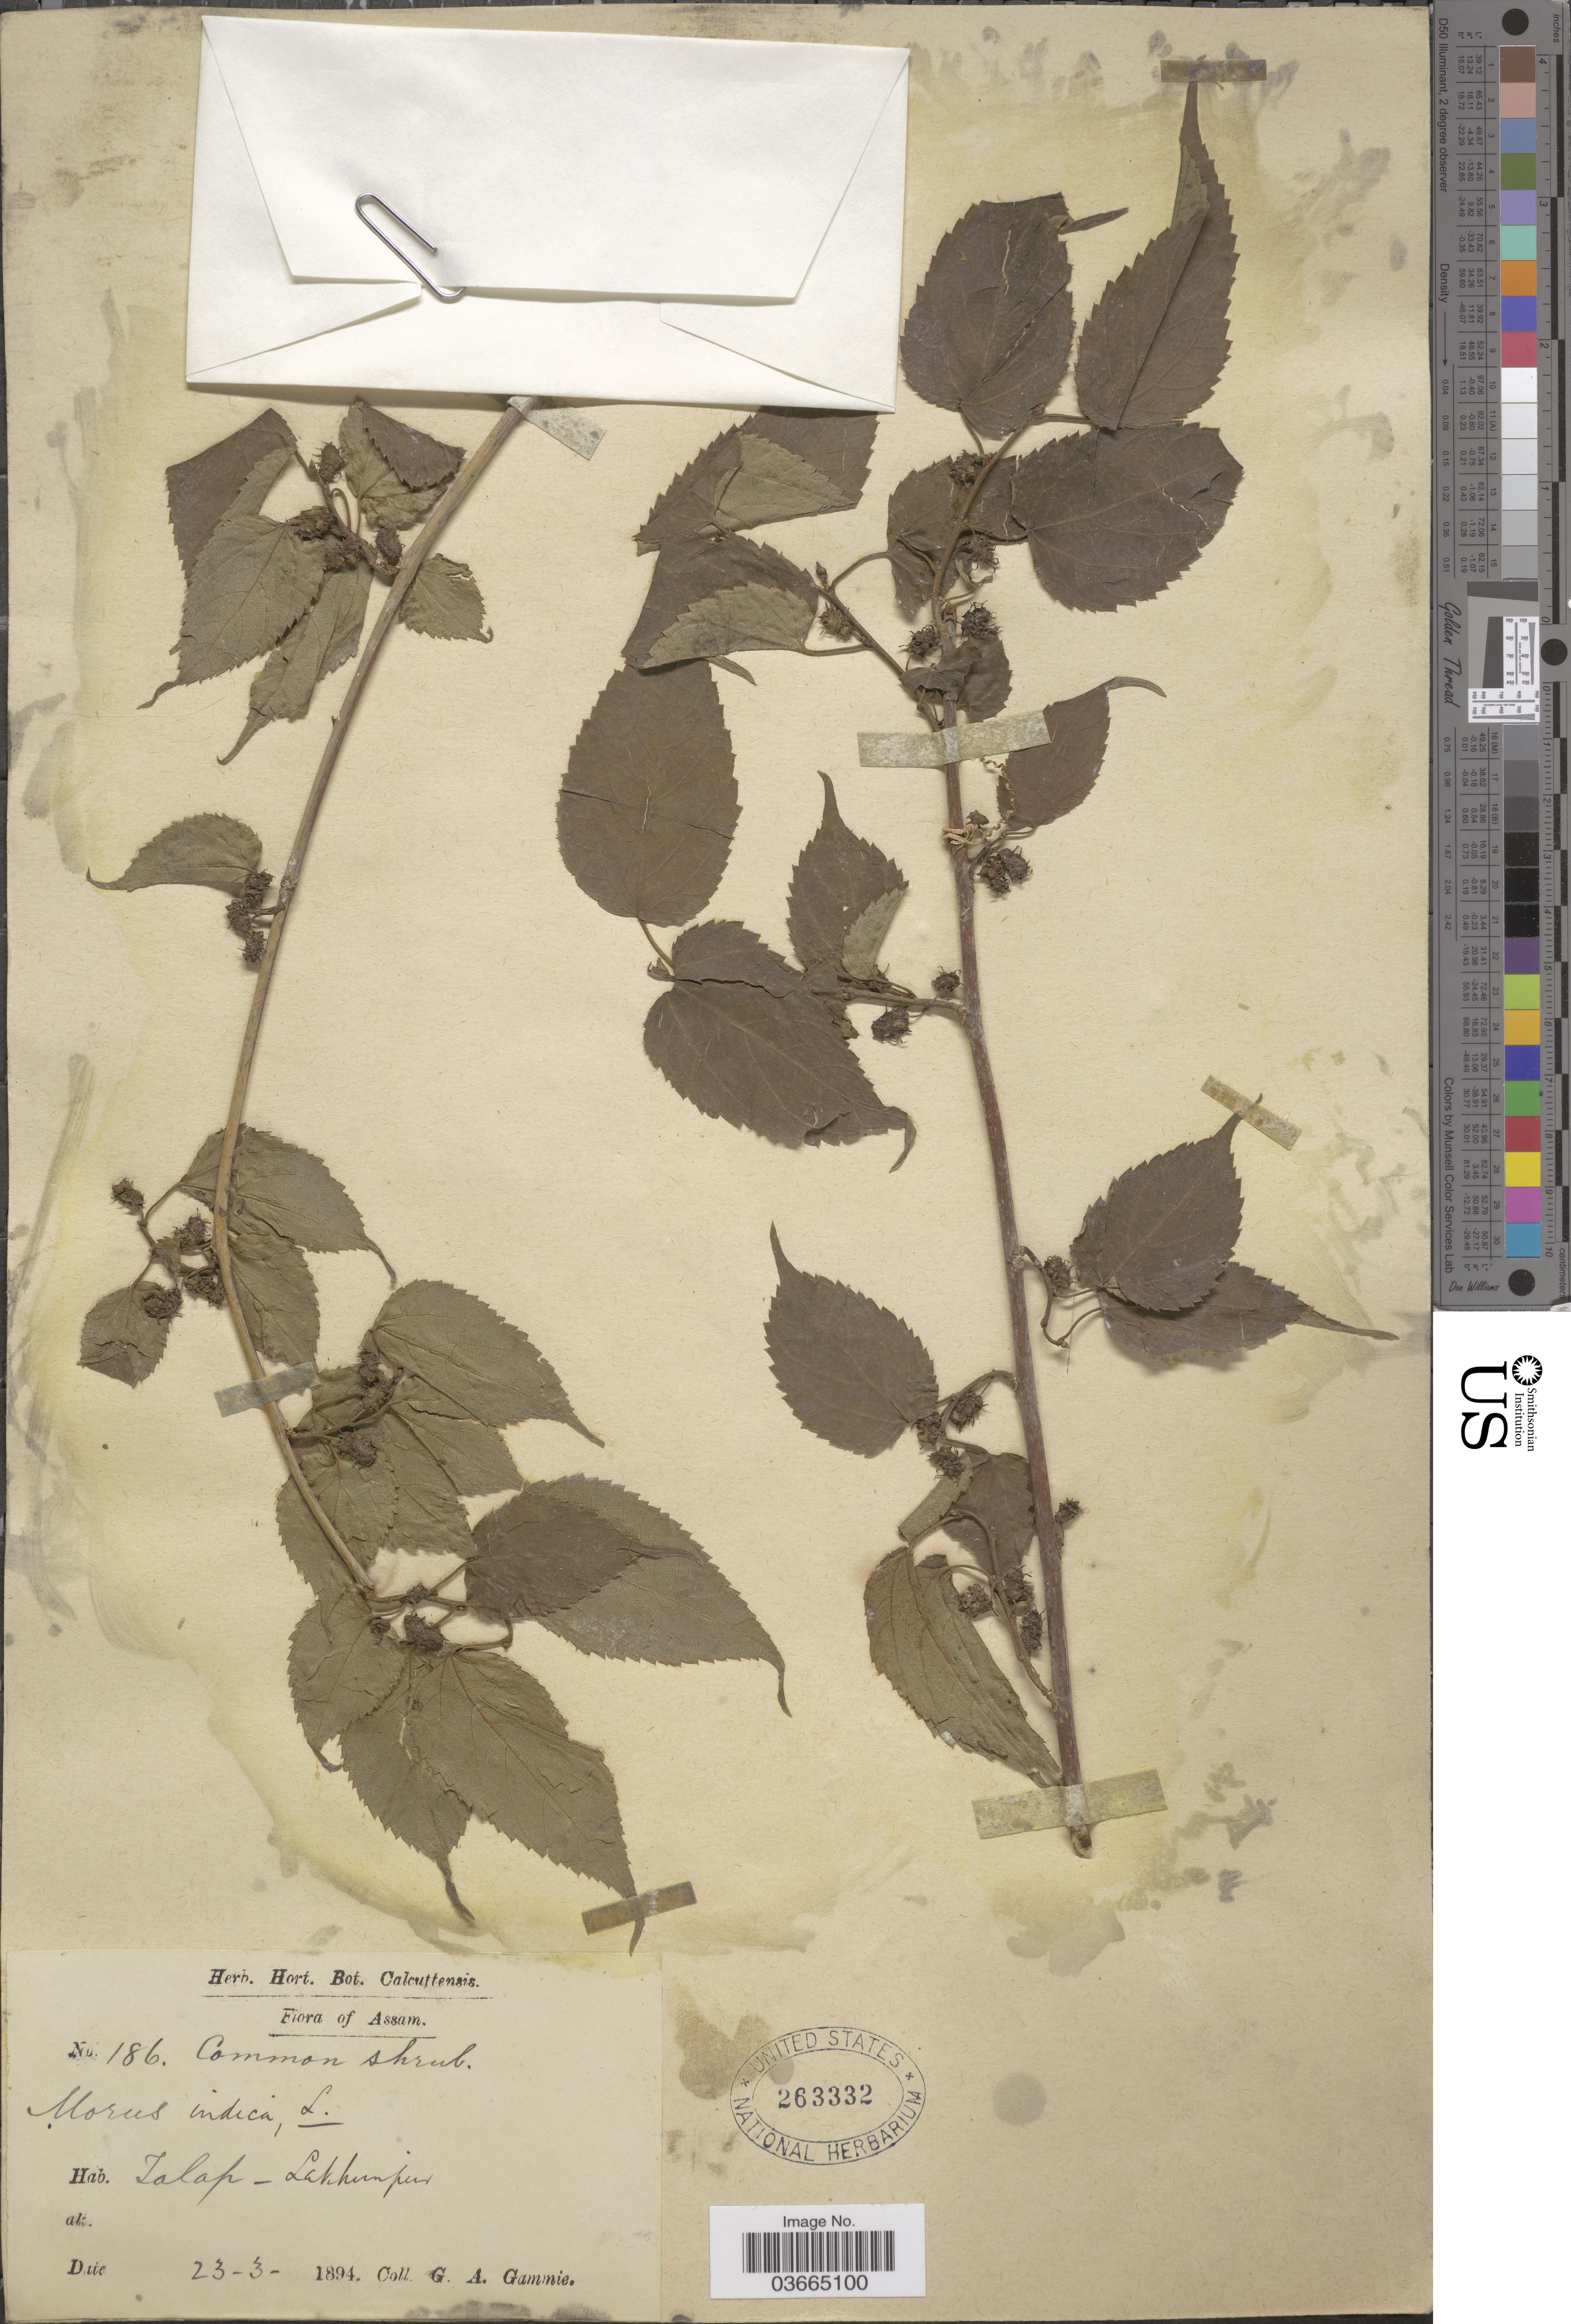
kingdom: Plantae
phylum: Tracheophyta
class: Magnoliopsida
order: Rosales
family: Moraceae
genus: Morus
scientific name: Morus indica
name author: L.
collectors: G. Gammie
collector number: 186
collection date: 1894-03-23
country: India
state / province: Assam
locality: Talap - Lakkumpur.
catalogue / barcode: US 263332